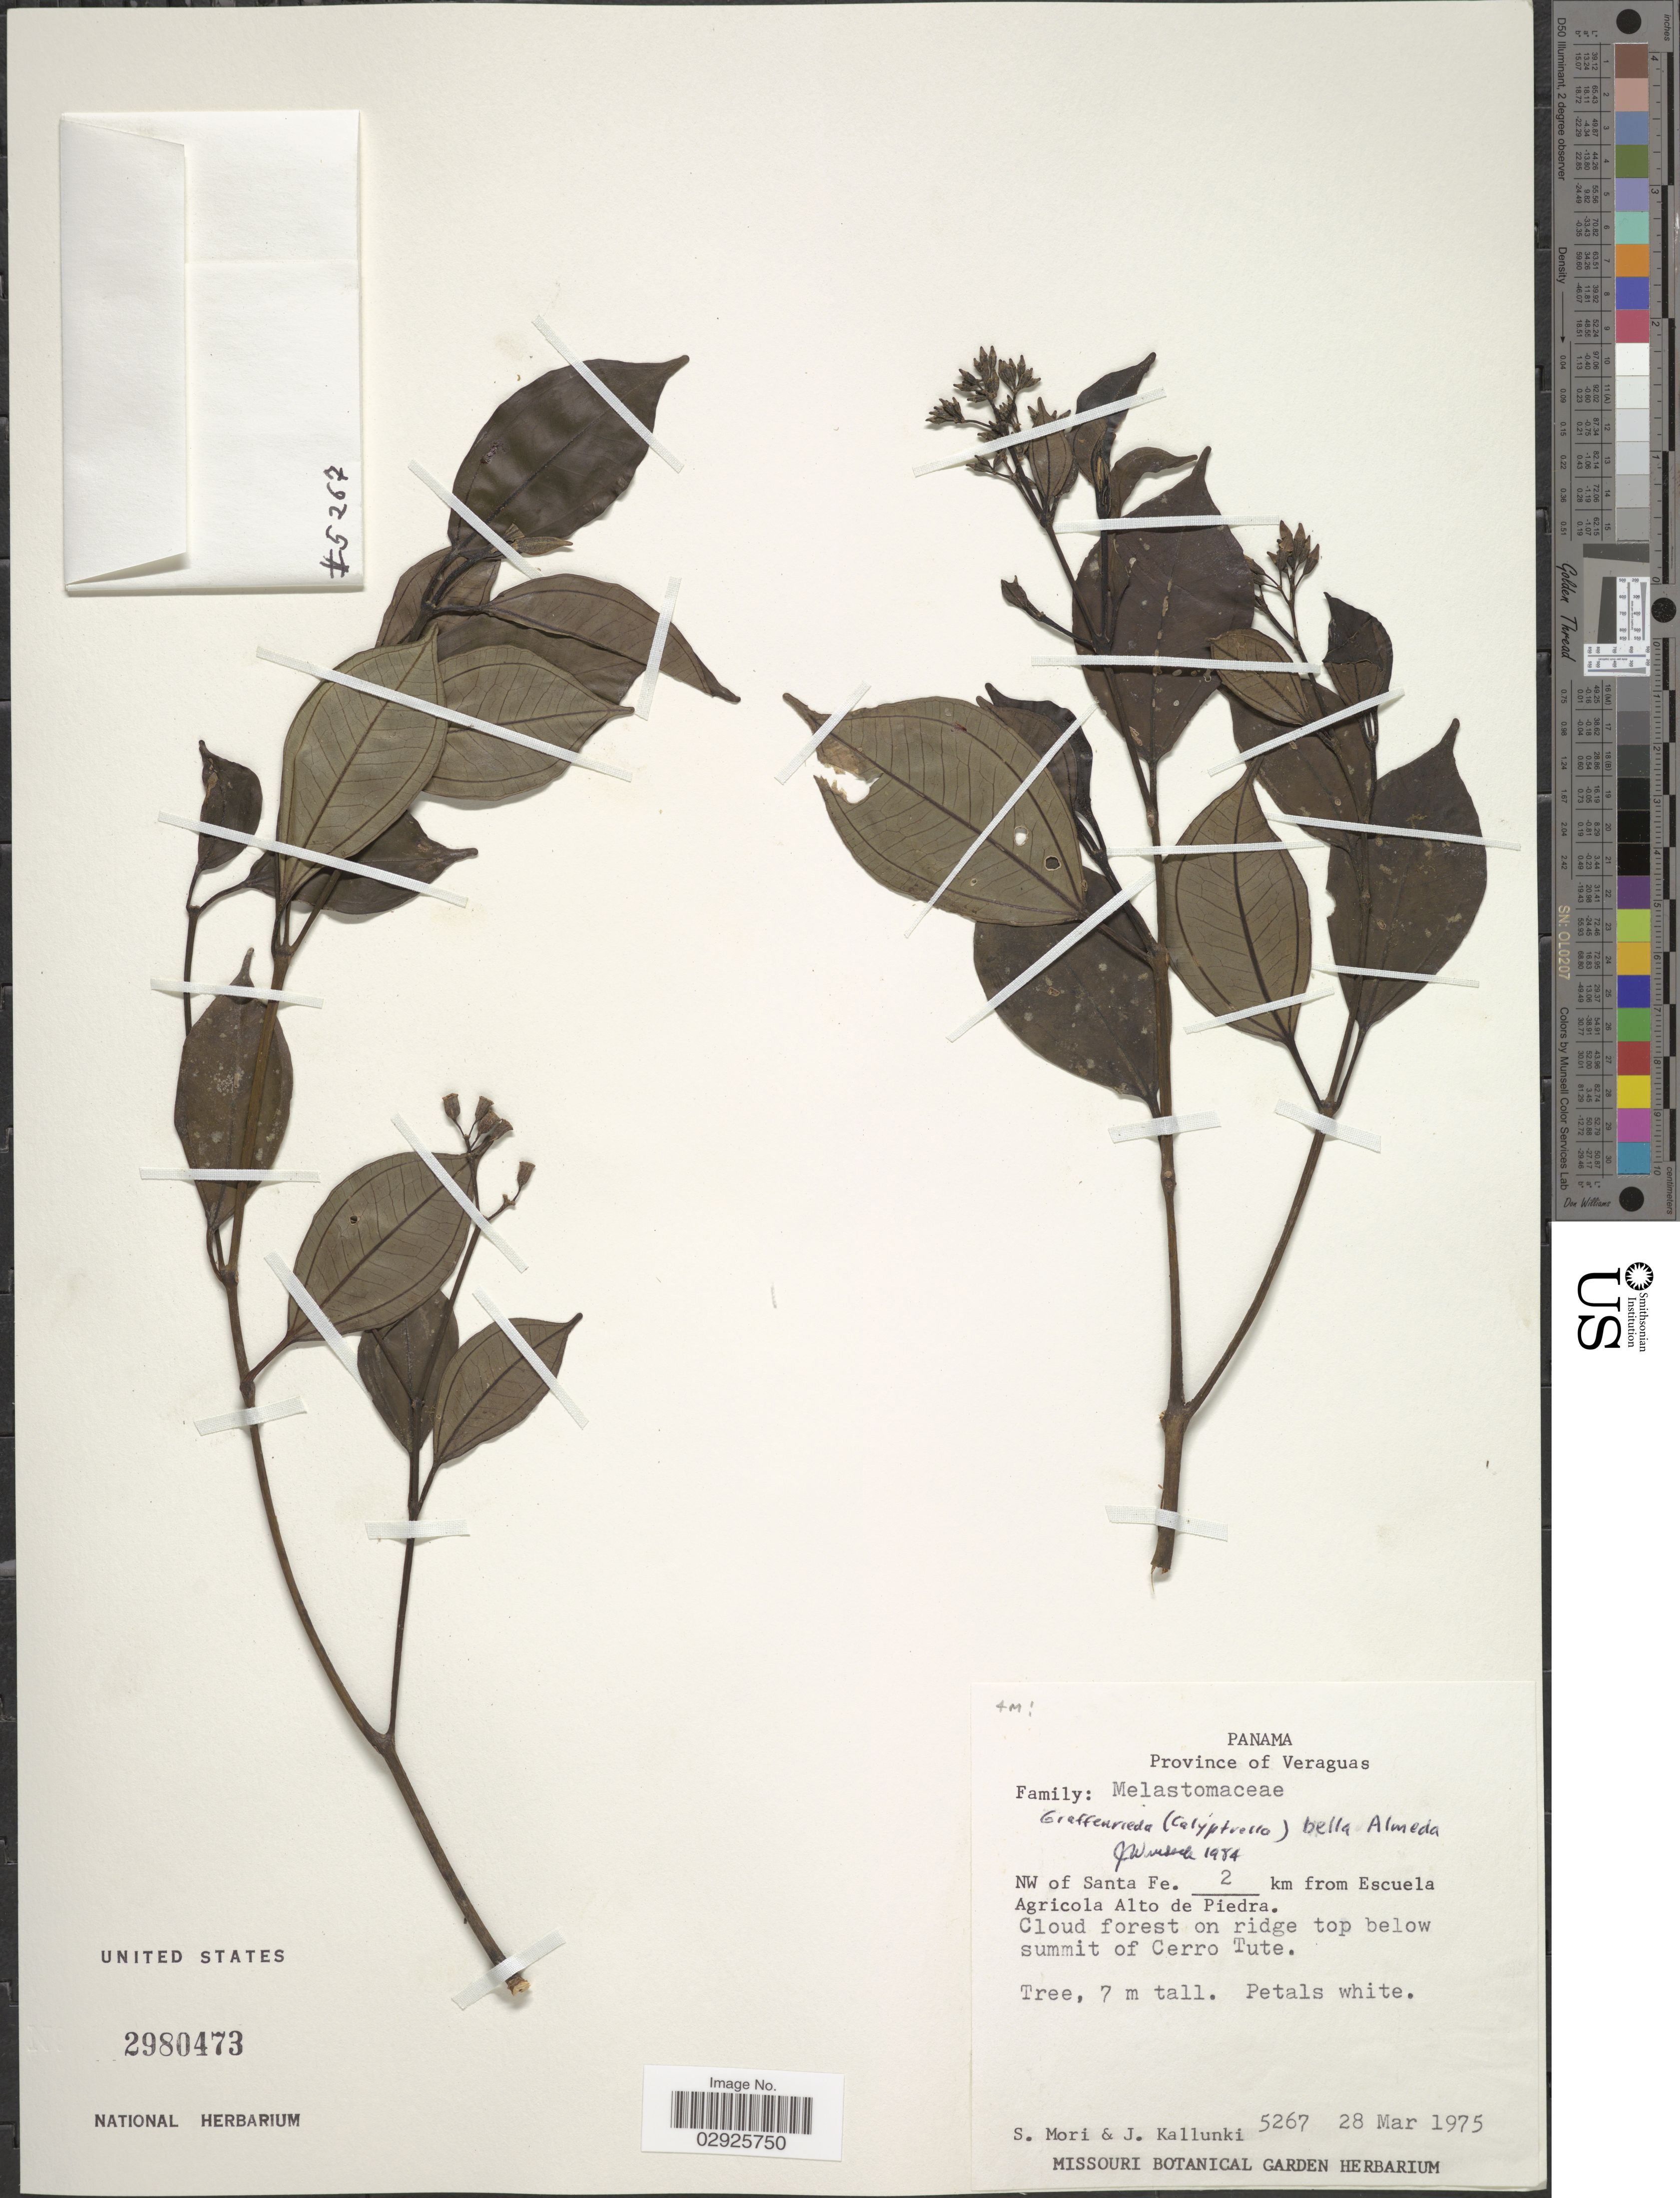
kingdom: Plantae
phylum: Tracheophyta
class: Magnoliopsida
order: Myrtales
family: Melastomataceae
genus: Graffenrieda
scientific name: Graffenrieda bella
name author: Almeda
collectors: S. Mori & J. Kallunki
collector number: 5267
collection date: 1975-03-28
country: Panama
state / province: Veraguas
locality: NW of Santa Fe. 2 km from Escuela Agricola Alto de Piedra. Cloud forest on ridge top below summit of Cerro Tute.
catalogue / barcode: US 2980473